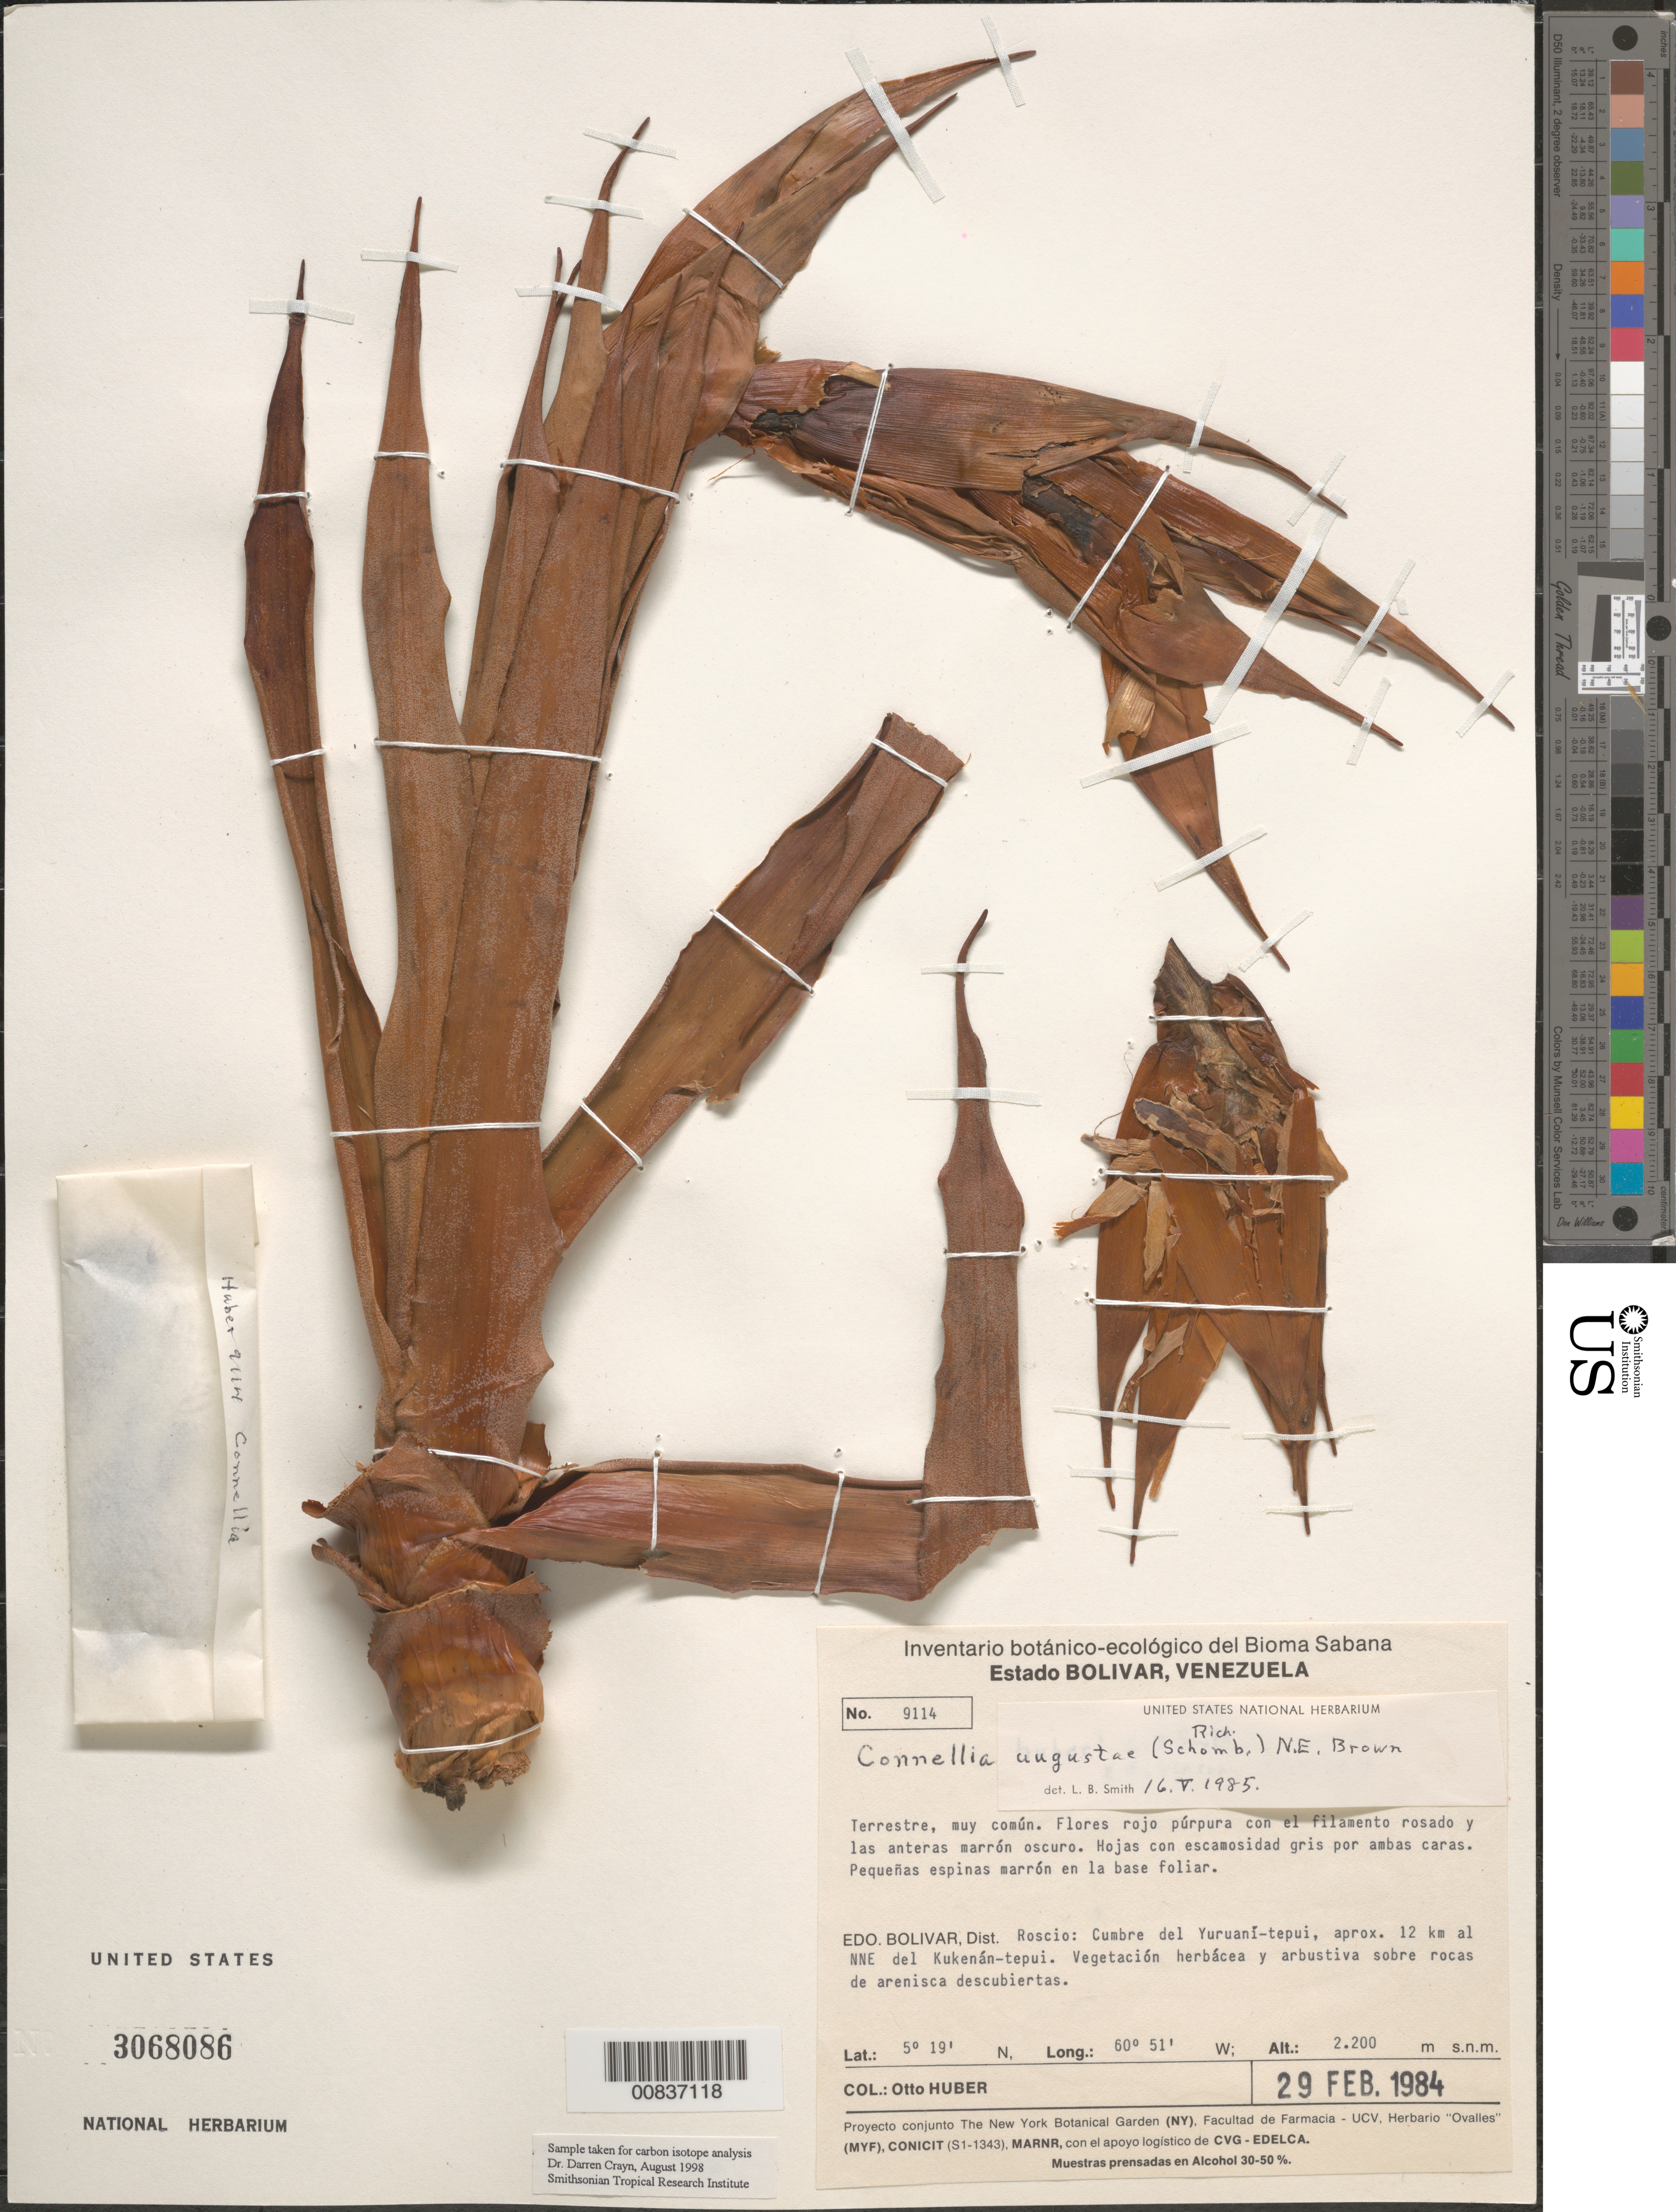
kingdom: Plantae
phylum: Tracheophyta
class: Liliopsida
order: Poales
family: Bromeliaceae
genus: Connellia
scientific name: Connellia augustae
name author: N.E. Br.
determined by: Smith, Lyman B., (US), NMNH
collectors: O. Huber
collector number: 9114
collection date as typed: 29-Feb-84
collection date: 1984-02-29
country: Venezuela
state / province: Bolívar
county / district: Roscio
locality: Yuraní-tepuí, cumbre, 12 km NNE del Kukenán-tepuí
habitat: Vegetación herbacea y arbustiva sobre rocas de arenisca descubiertas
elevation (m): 2200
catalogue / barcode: US 3068086